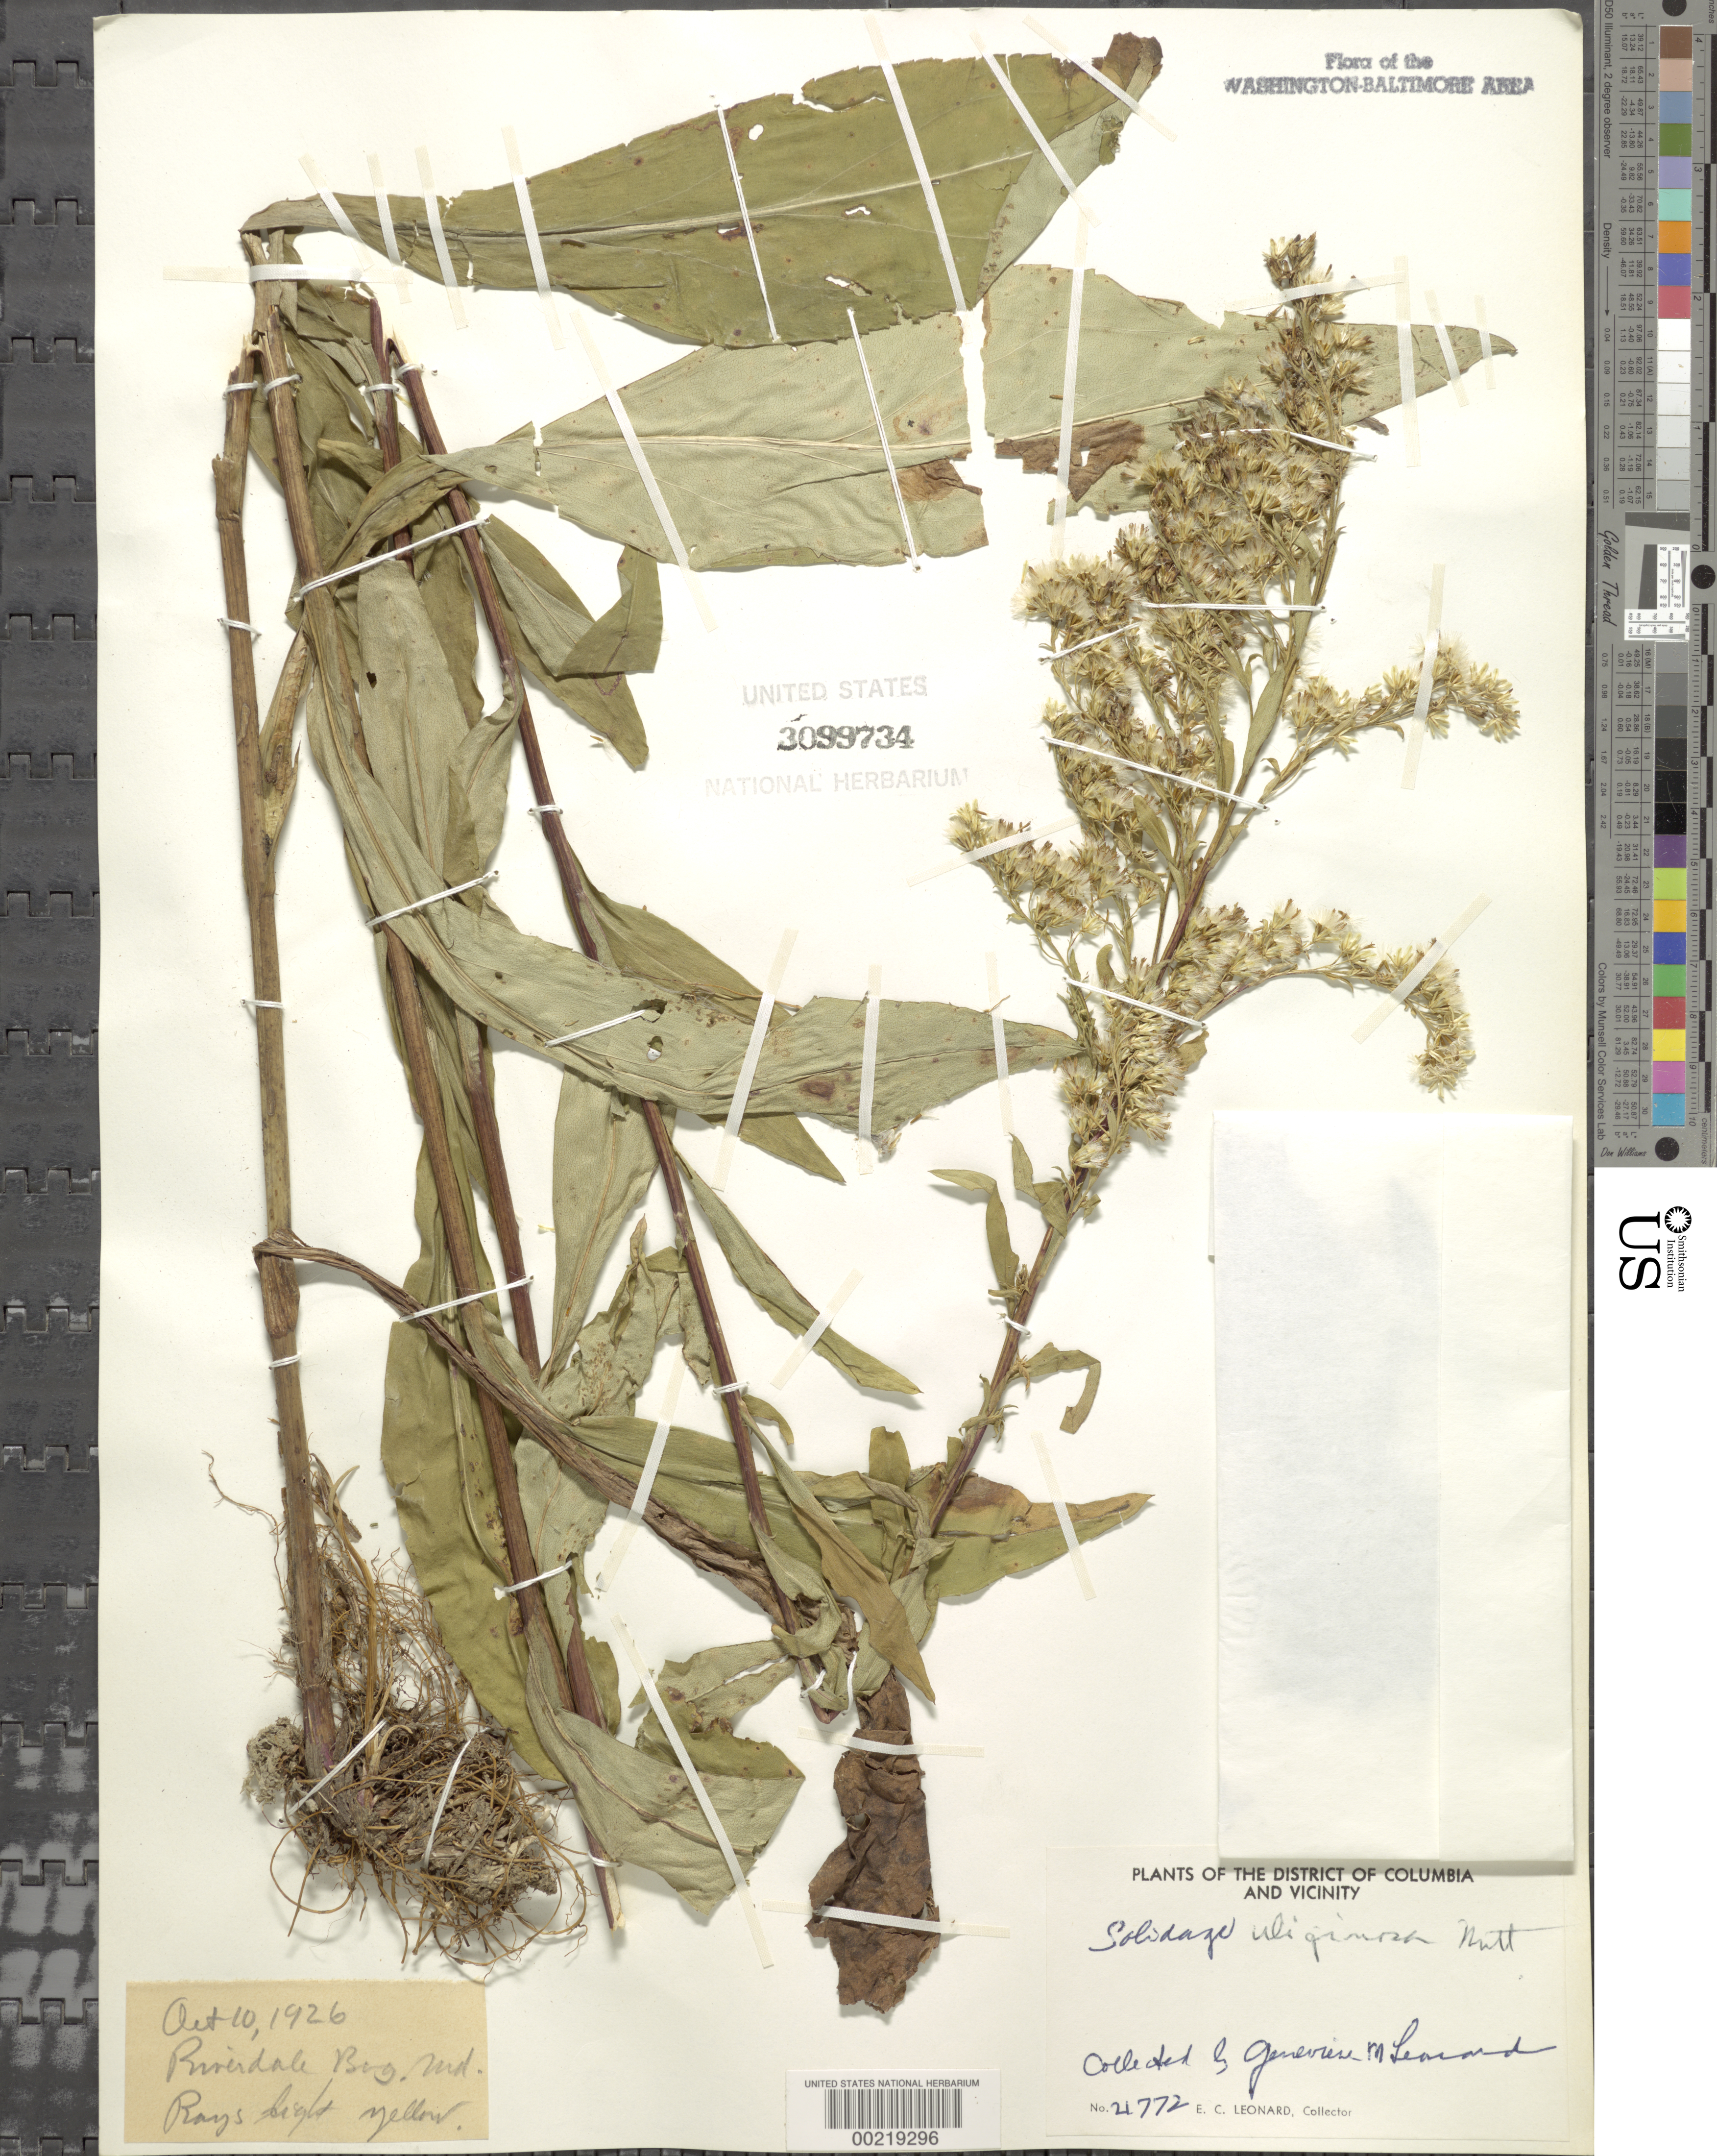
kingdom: Plantae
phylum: Tracheophyta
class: Magnoliopsida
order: Asterales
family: Asteraceae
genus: Solidago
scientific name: Solidago uliginosa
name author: Nutt.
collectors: G. M. Leonard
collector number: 21772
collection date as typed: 10 Oct 1926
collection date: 1926-10-10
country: United States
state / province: Maryland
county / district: Prince George's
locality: Riverdale Bog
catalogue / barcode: US 3099734